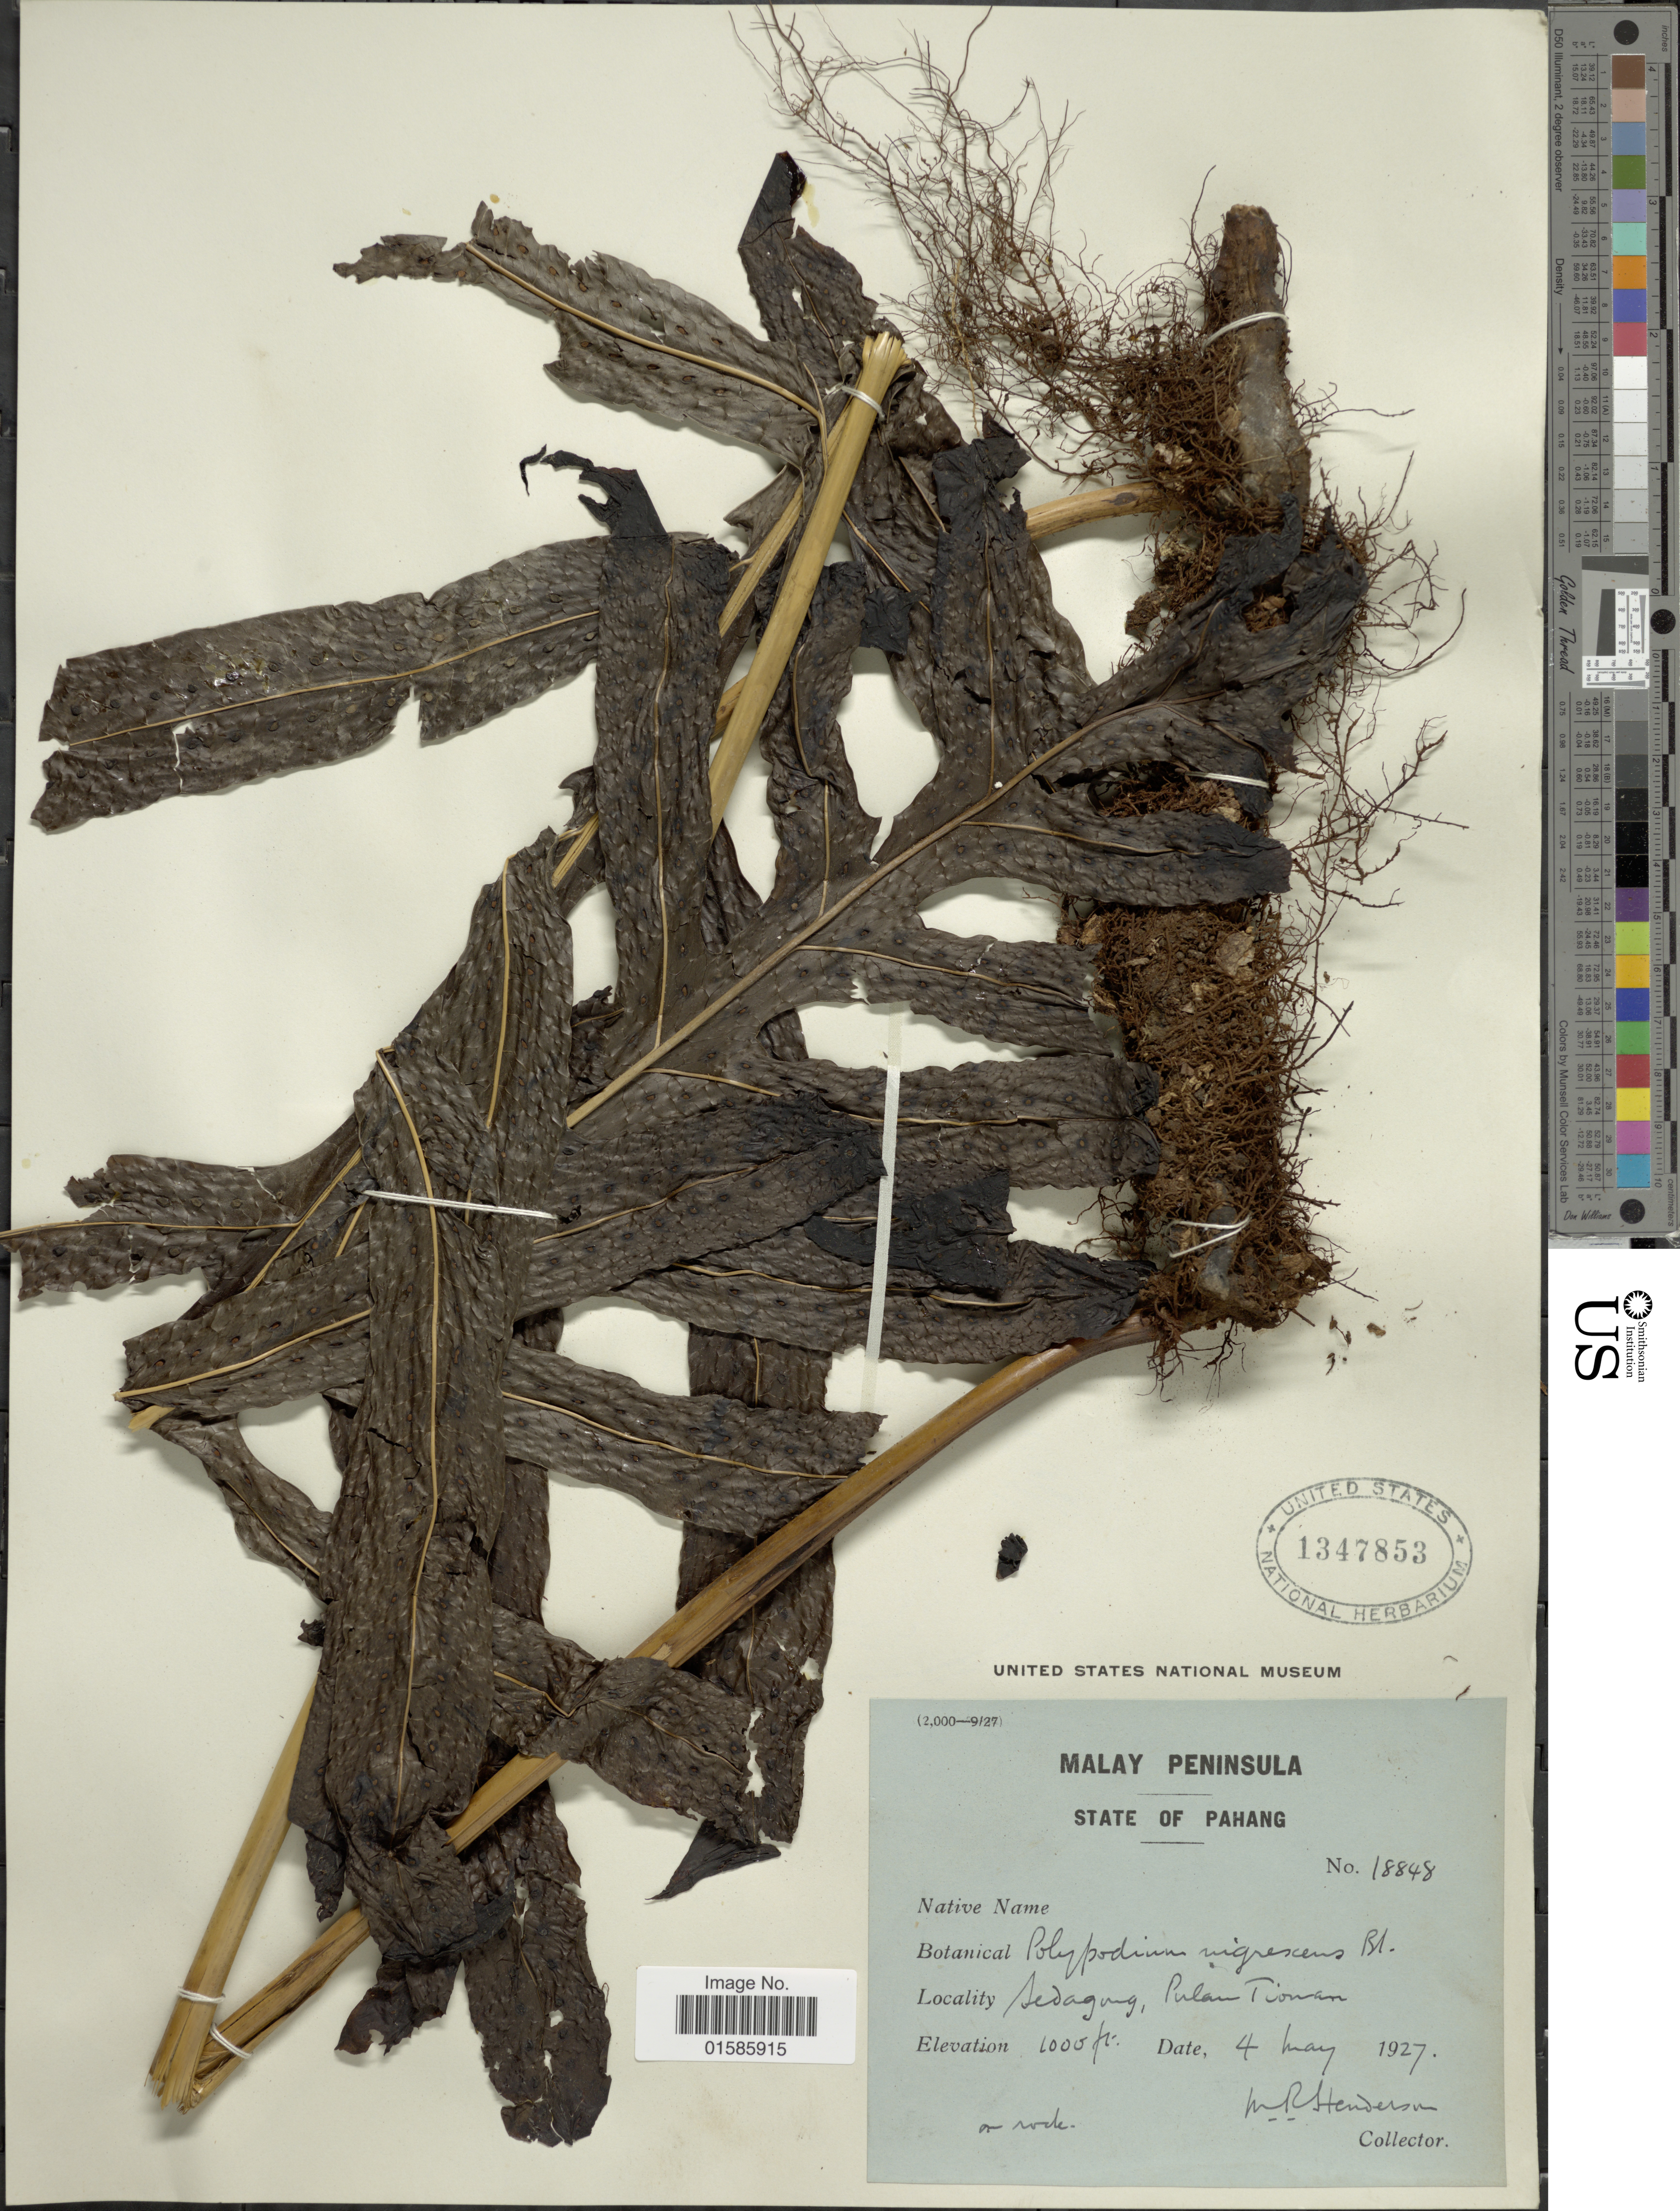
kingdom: Plantae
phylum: Tracheophyta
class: Polypodiopsida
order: Polypodiales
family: Polypodiaceae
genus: Microsorum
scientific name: Microsorum nigrescens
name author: (Blume) Copel.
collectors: M. Henderson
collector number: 18848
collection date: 1927-05-04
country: Malaysia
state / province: Pahang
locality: Sedagong, Pulan Tionan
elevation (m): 305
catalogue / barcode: US 1347853